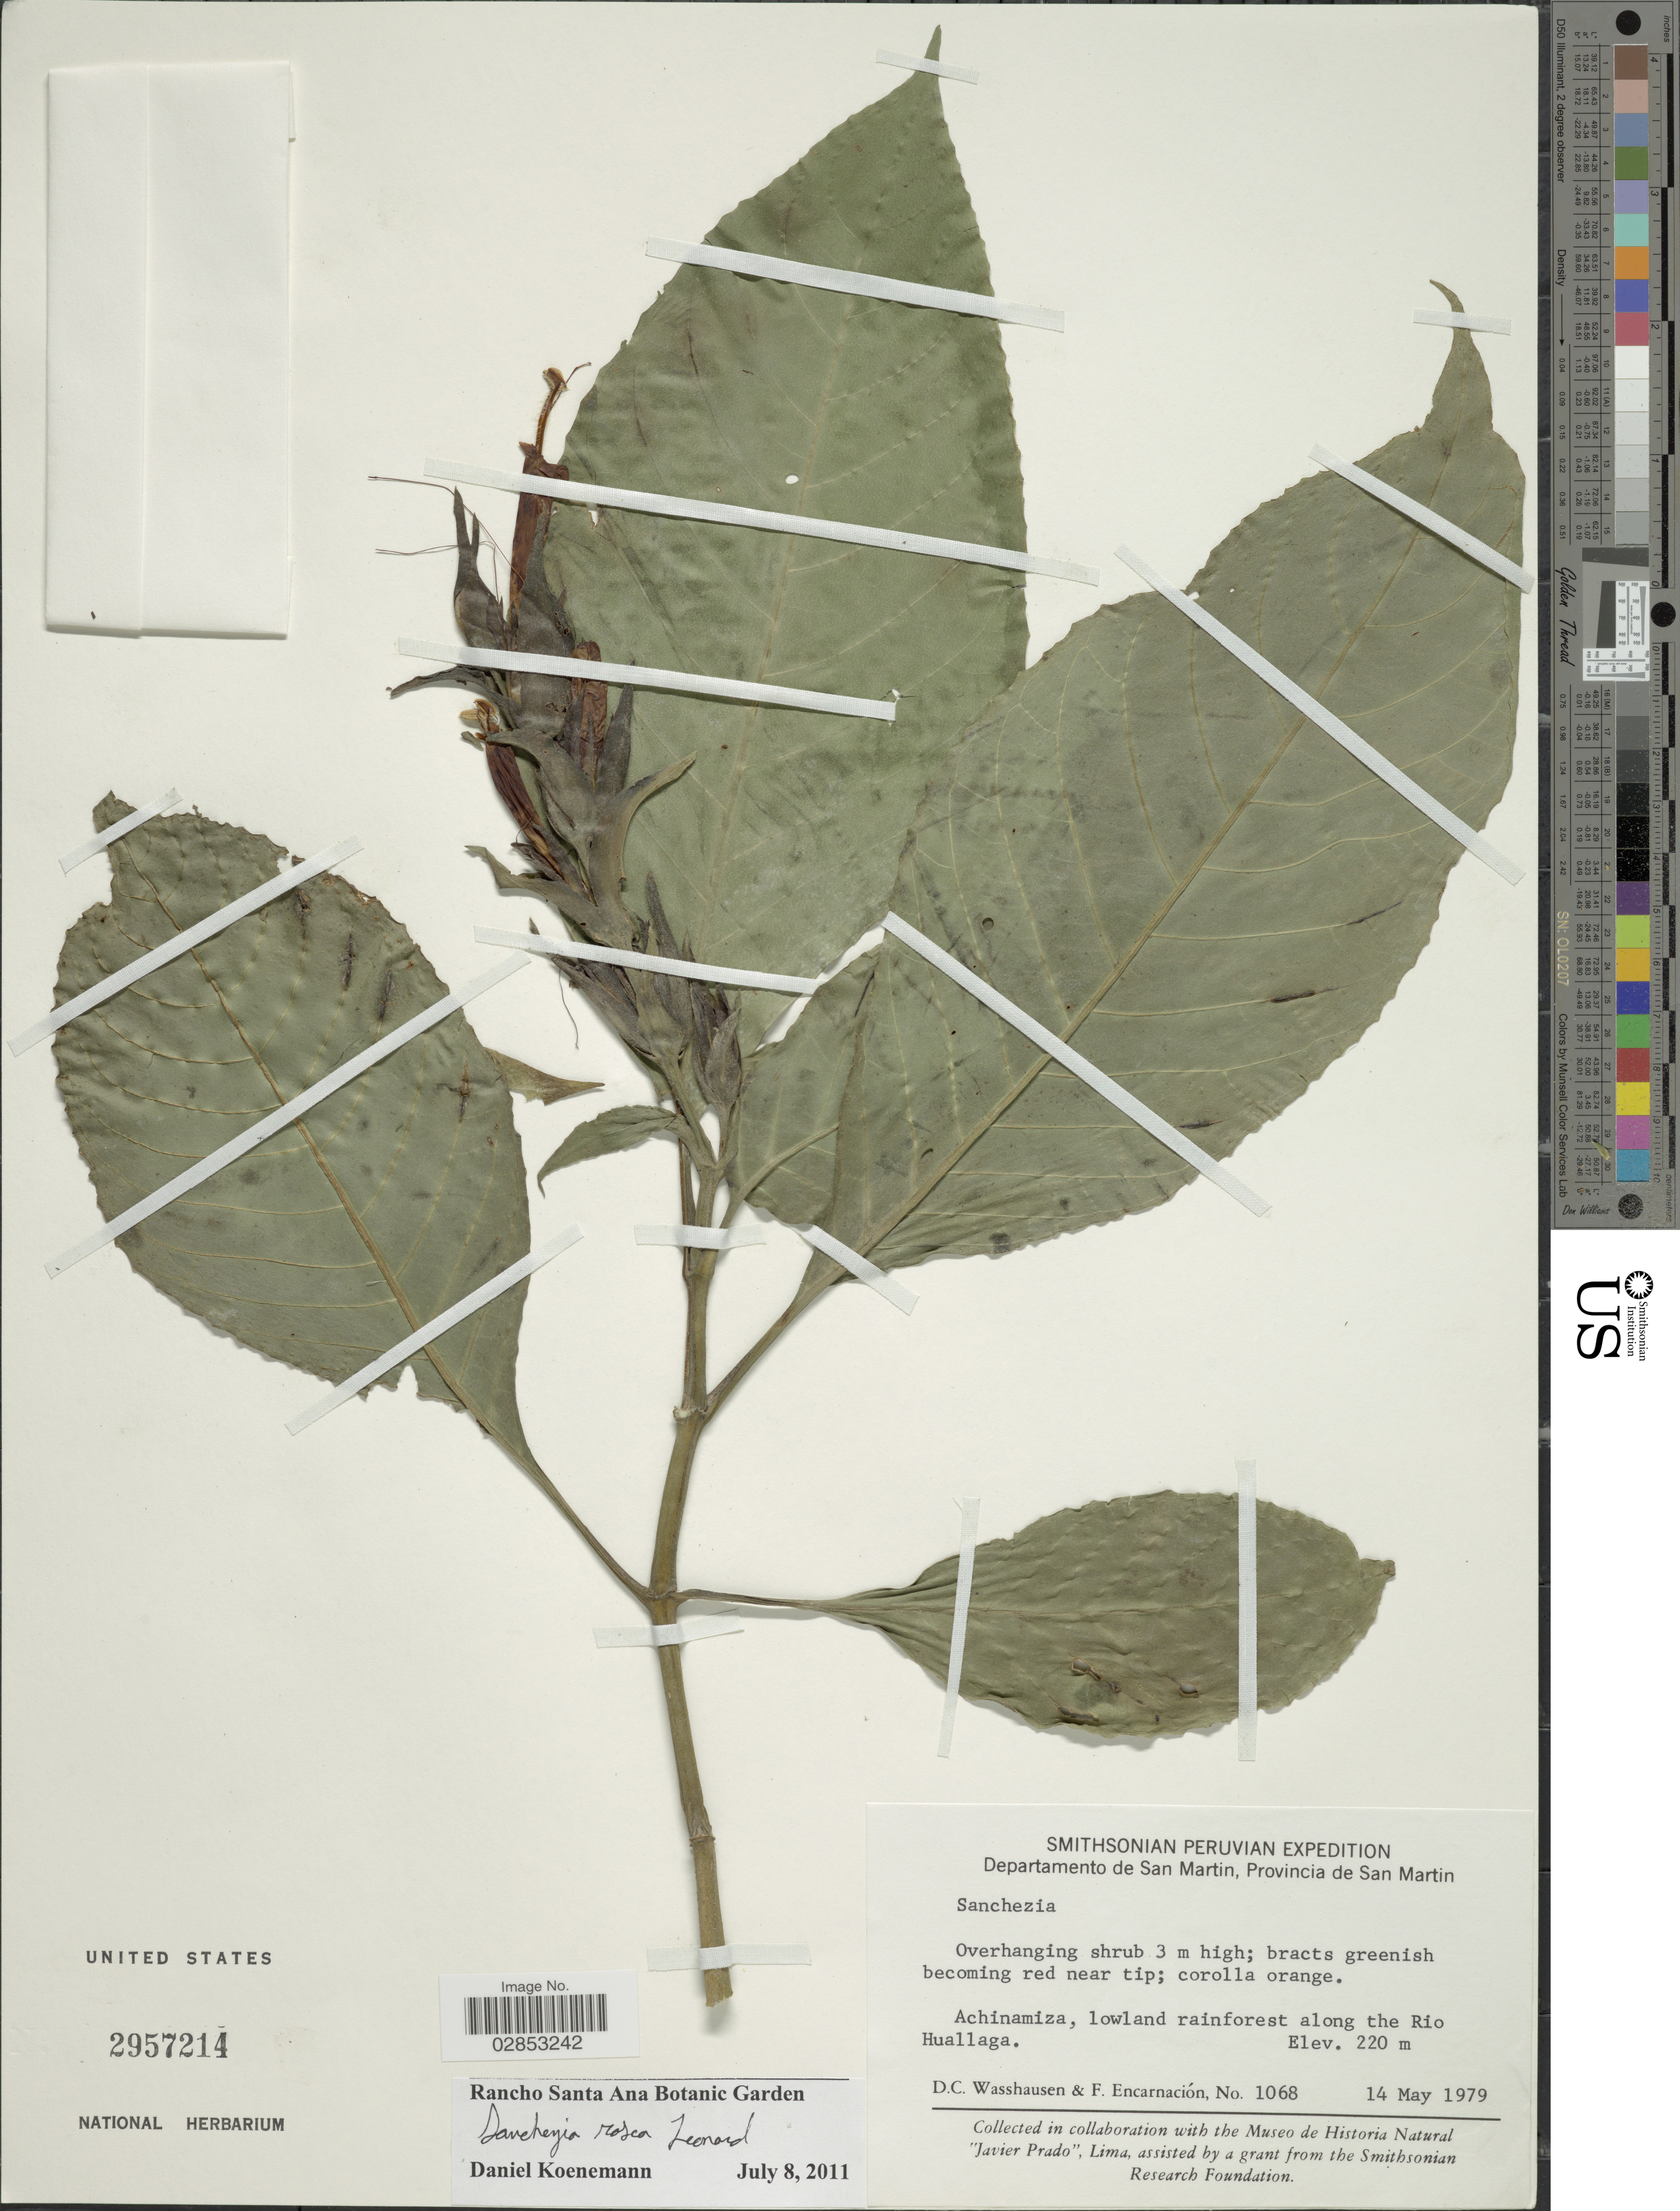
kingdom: Plantae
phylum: Tracheophyta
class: Magnoliopsida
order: Lamiales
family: Acanthaceae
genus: Sanchezia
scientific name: Sanchezia rosea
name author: Leonard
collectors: D. C. Wasshausen & F. Encarnación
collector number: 1068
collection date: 1979-05-14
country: Peru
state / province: San Martín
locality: Departamento San Martin, Provincia de San Martin, Achinamiza, lowland rainforest along the Rio Huallaga.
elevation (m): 220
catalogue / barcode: US 2957214